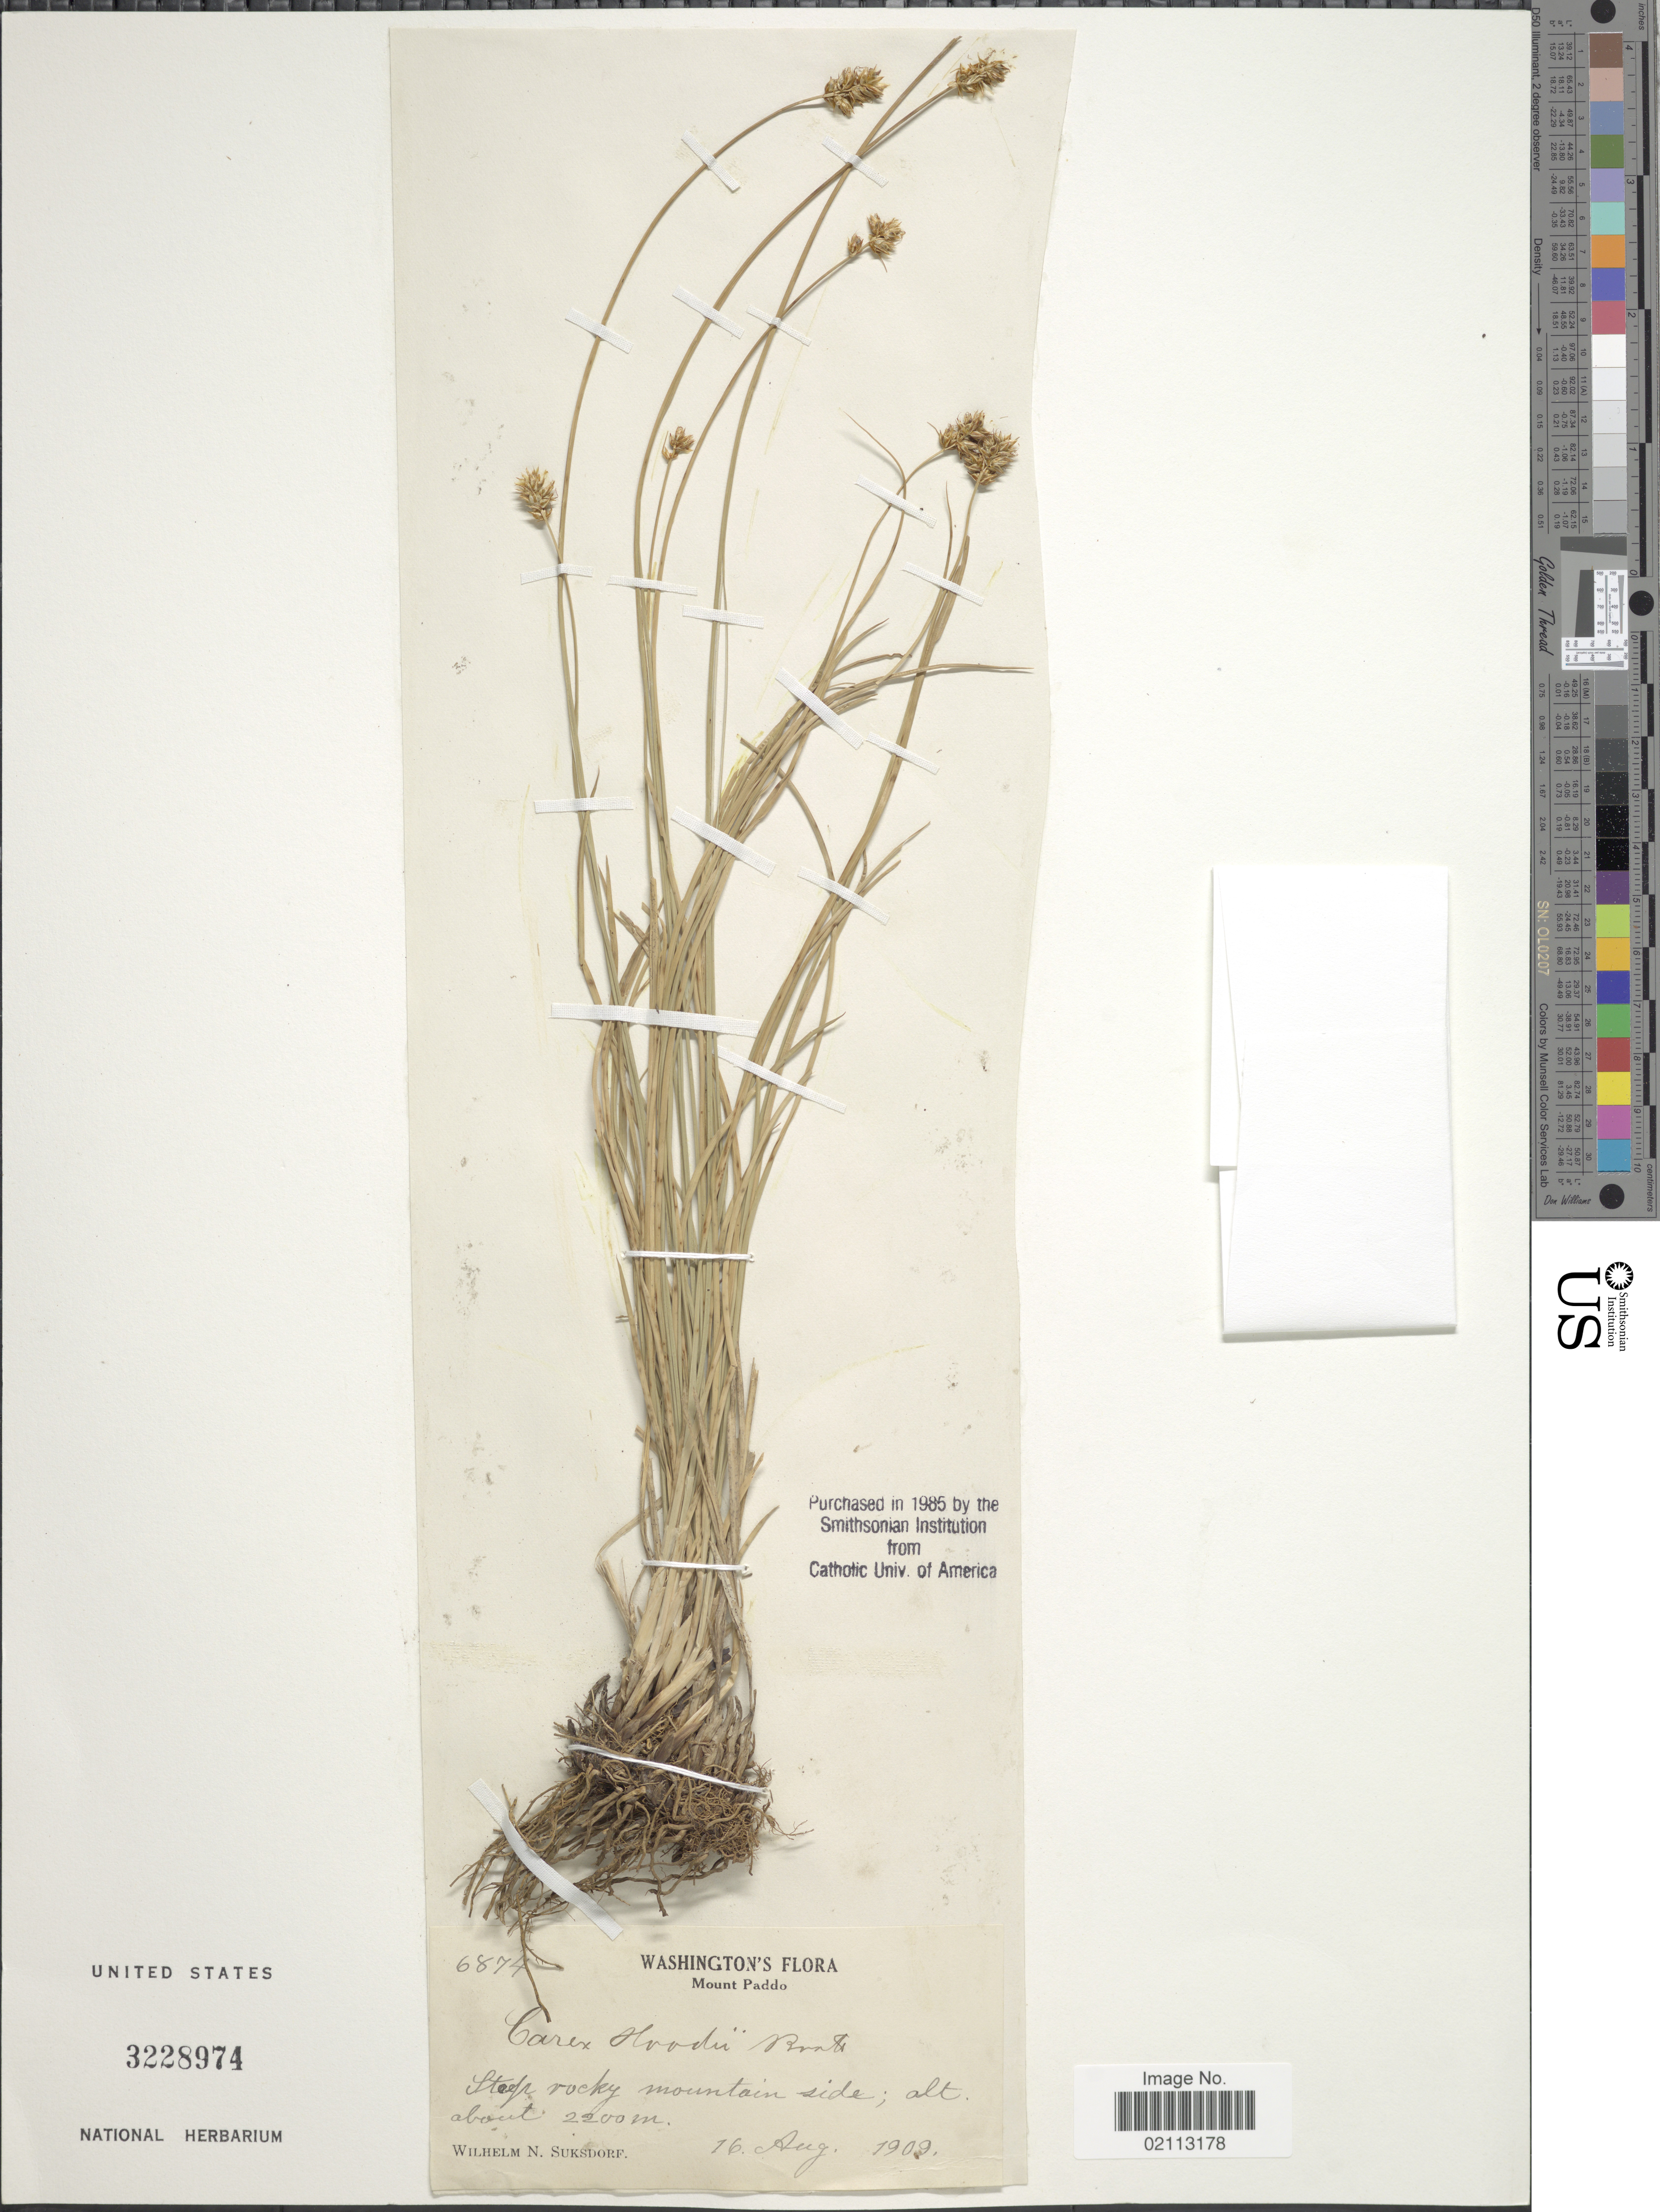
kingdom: Plantae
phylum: Tracheophyta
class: Liliopsida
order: Poales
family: Cyperaceae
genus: Carex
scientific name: Carex hoodii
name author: Boott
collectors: W. N. Suksdorf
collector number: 6874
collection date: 1902-08-16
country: United States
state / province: Washington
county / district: Skamania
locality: Mount Paddo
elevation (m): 2200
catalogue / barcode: US 3228974